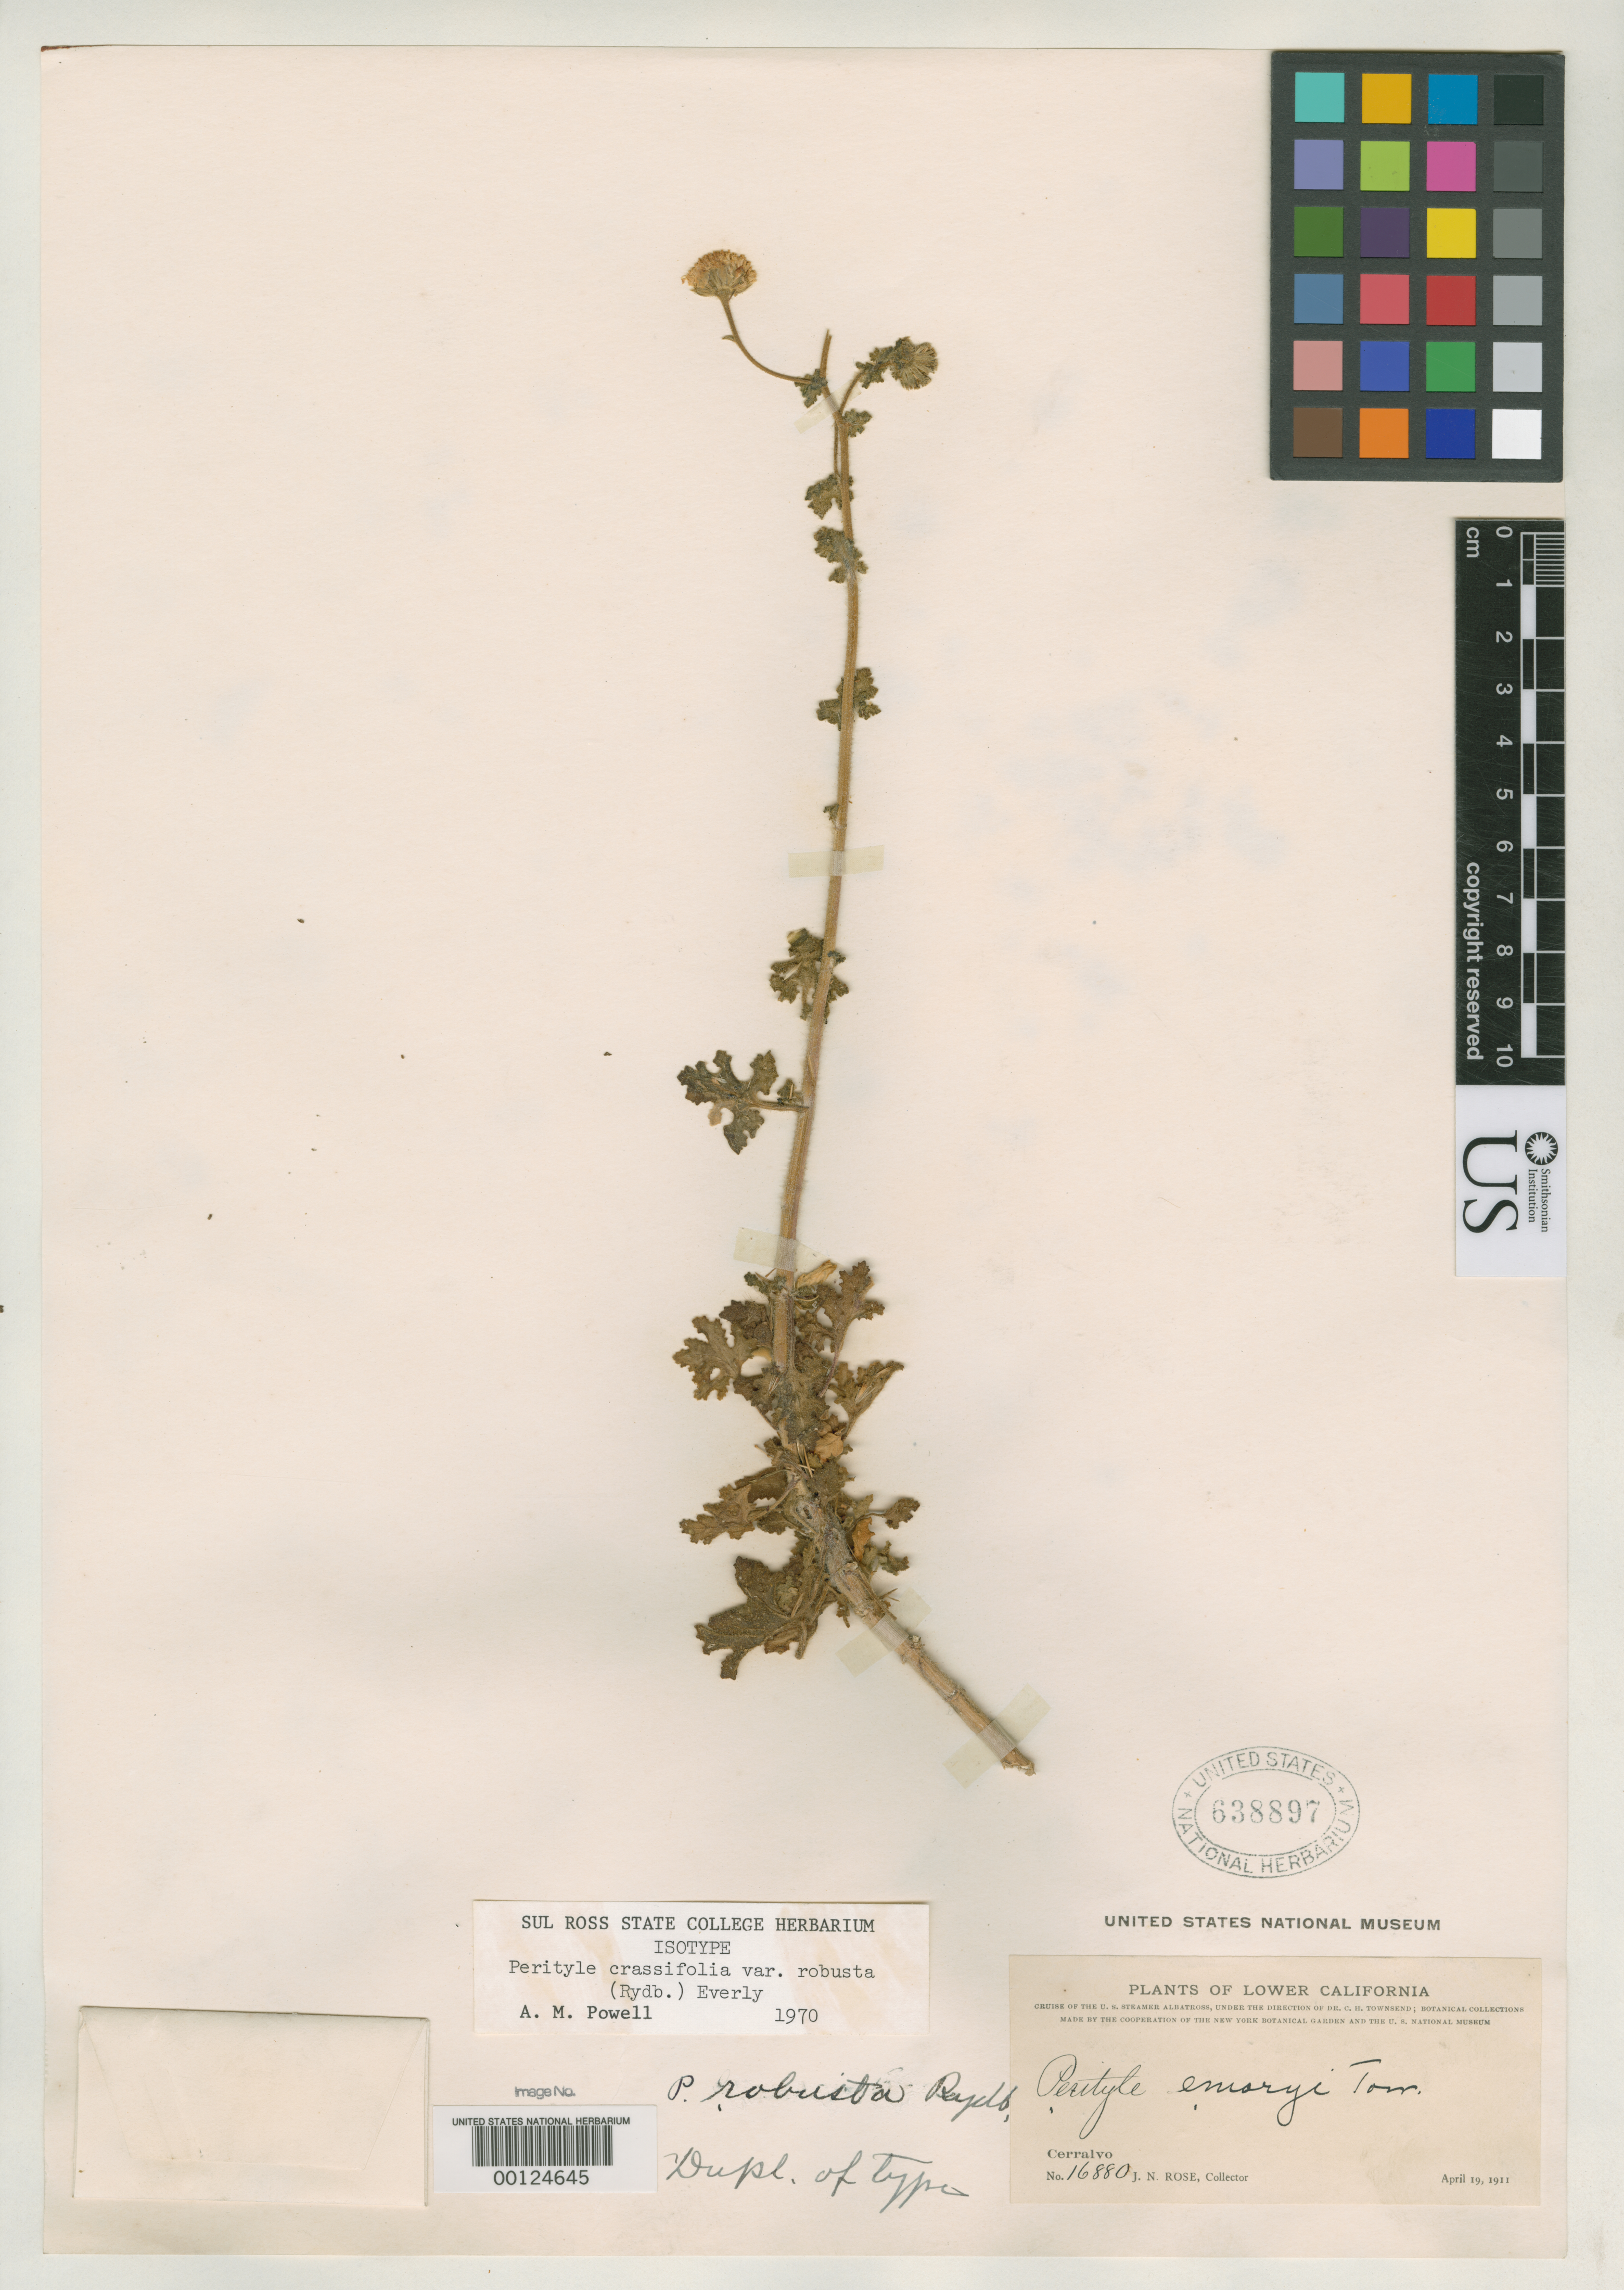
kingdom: Plantae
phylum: Tracheophyta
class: Magnoliopsida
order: Asterales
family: Asteraceae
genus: Perityle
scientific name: Perityle robusta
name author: Rydb.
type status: Isotype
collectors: J. N. Rose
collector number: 16880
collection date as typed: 19 Apr 1911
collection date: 1911-04-19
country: Mexico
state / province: Baja California Sur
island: Ceralvo Island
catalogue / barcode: US 638897